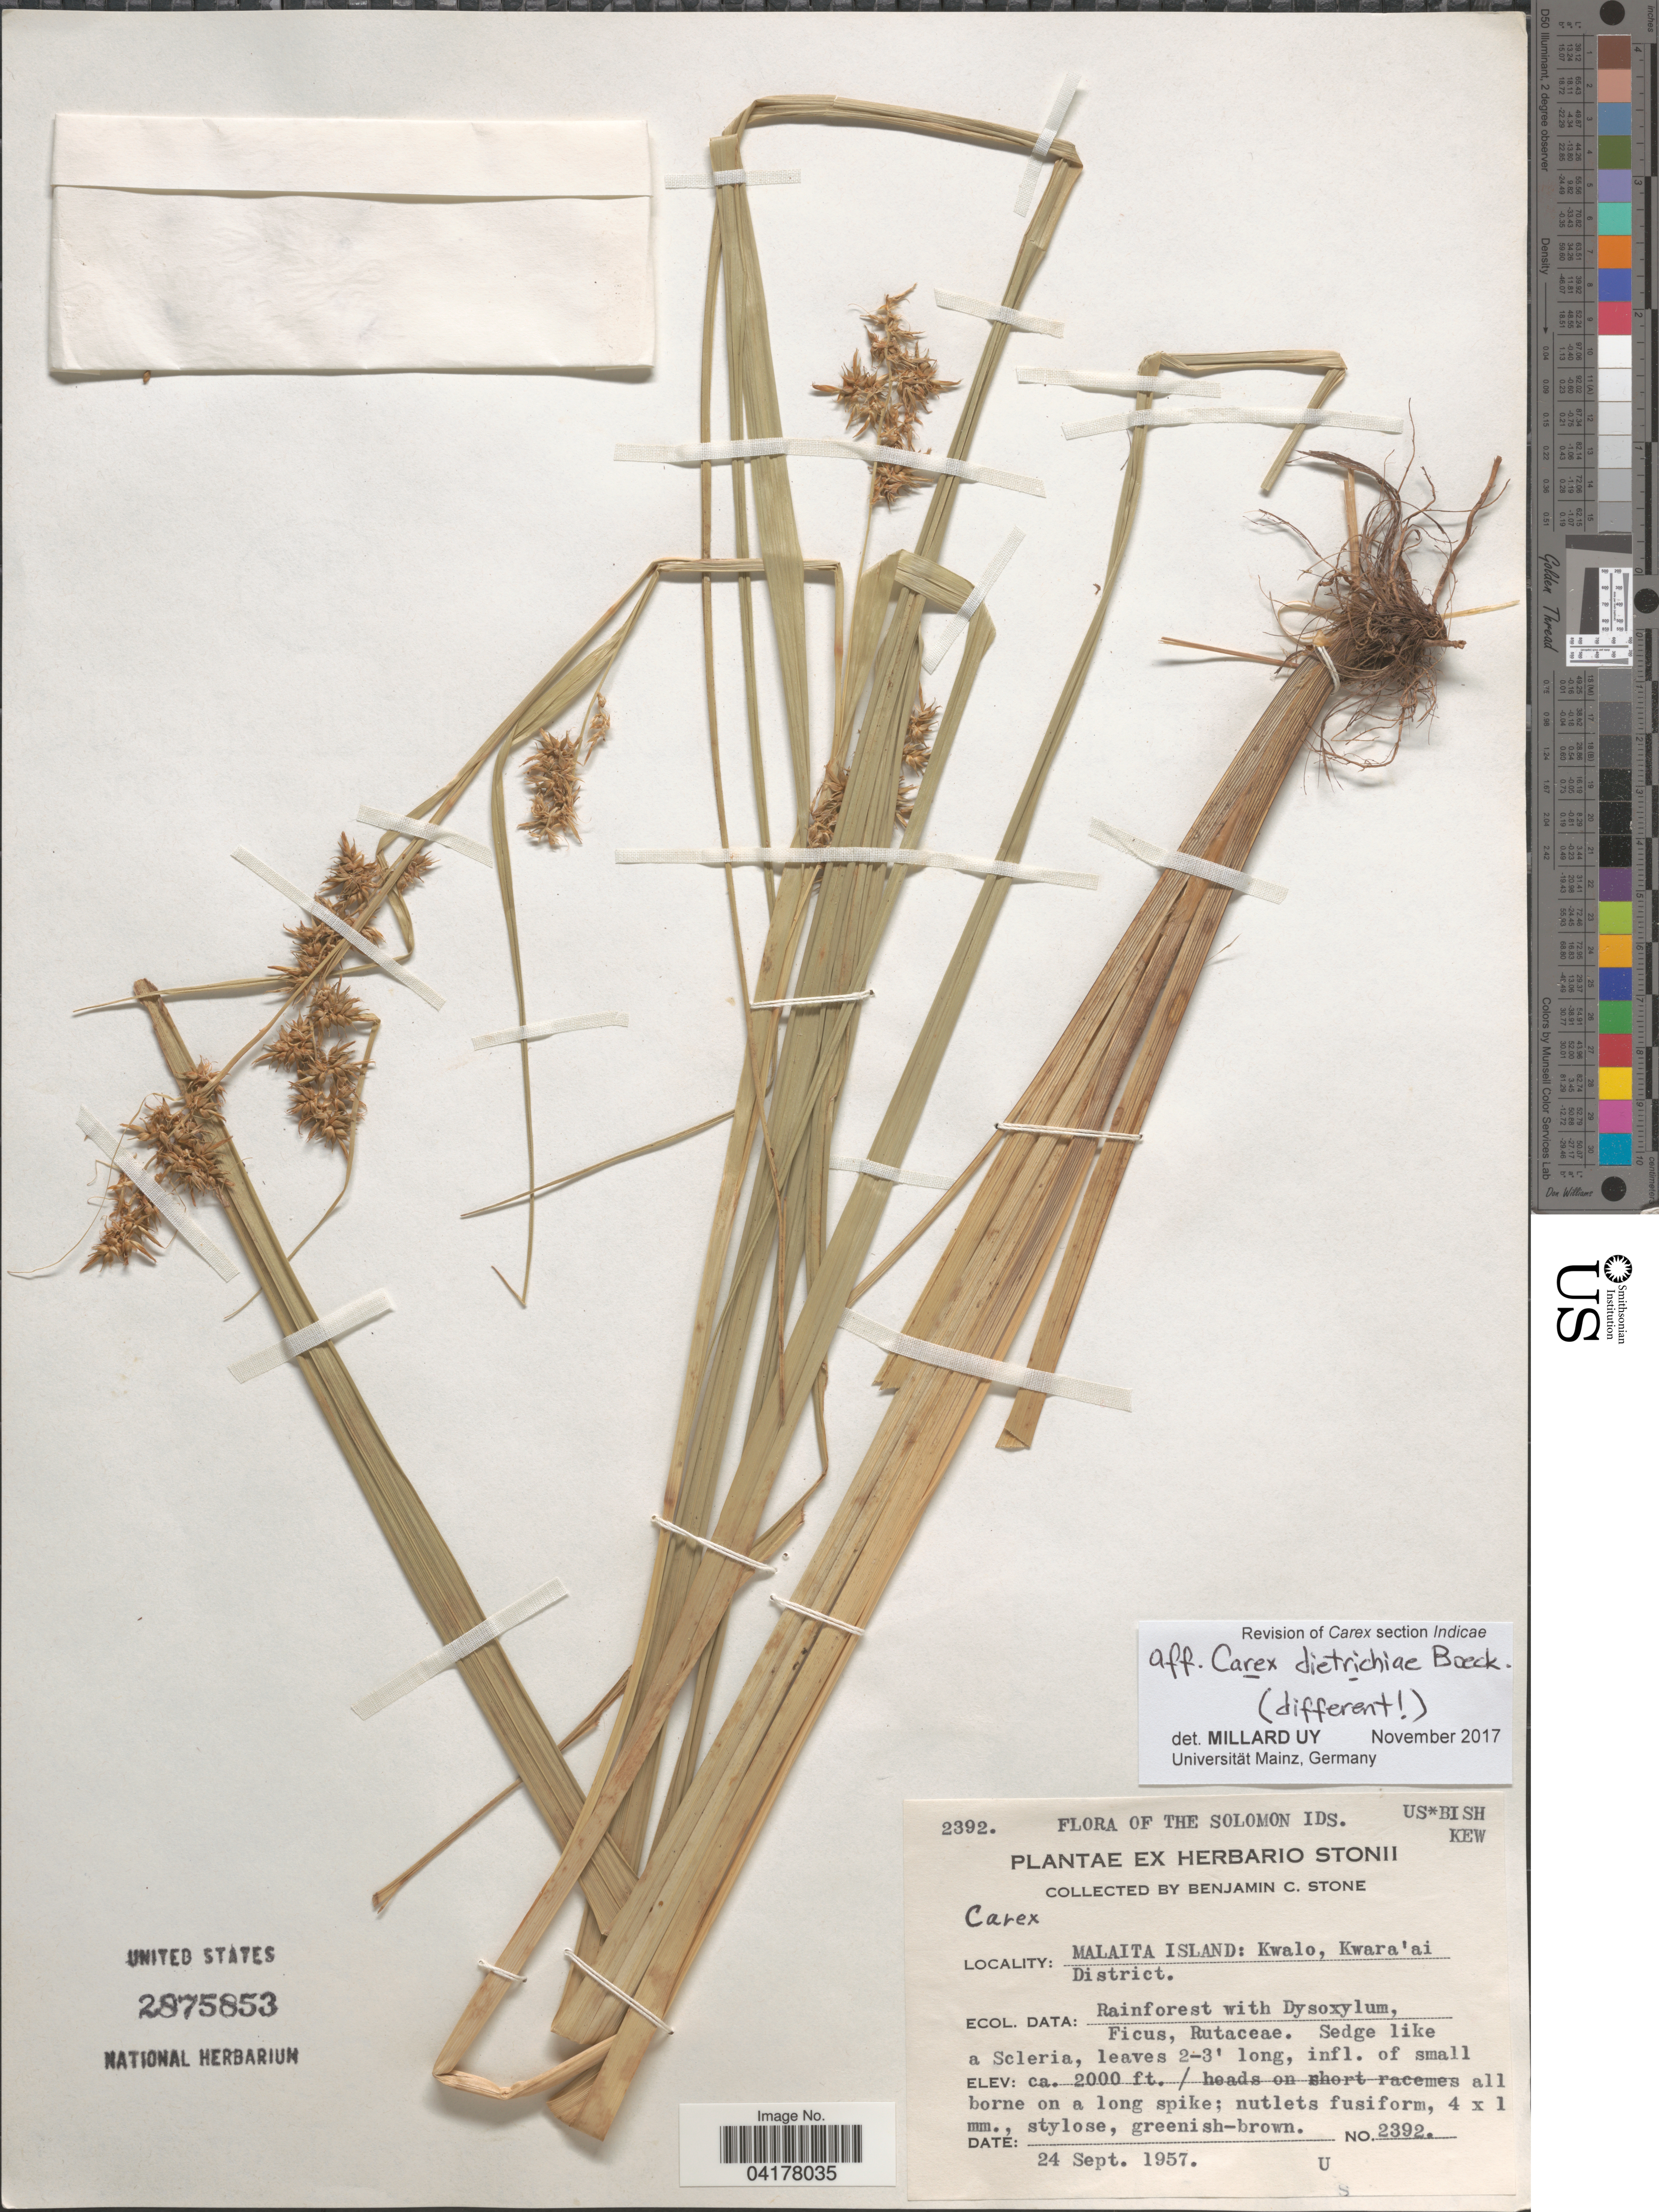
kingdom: Plantae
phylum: Tracheophyta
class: Liliopsida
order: Poales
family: Cyperaceae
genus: Carex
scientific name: Carex dietrichiae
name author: Boeckeler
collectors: B. C. Stone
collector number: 2392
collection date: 1957-09-24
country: Solomon Islands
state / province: Solomon Islands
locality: Malaita Island: Kwalo, Kwara'ai District.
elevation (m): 610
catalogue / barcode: US 2875853